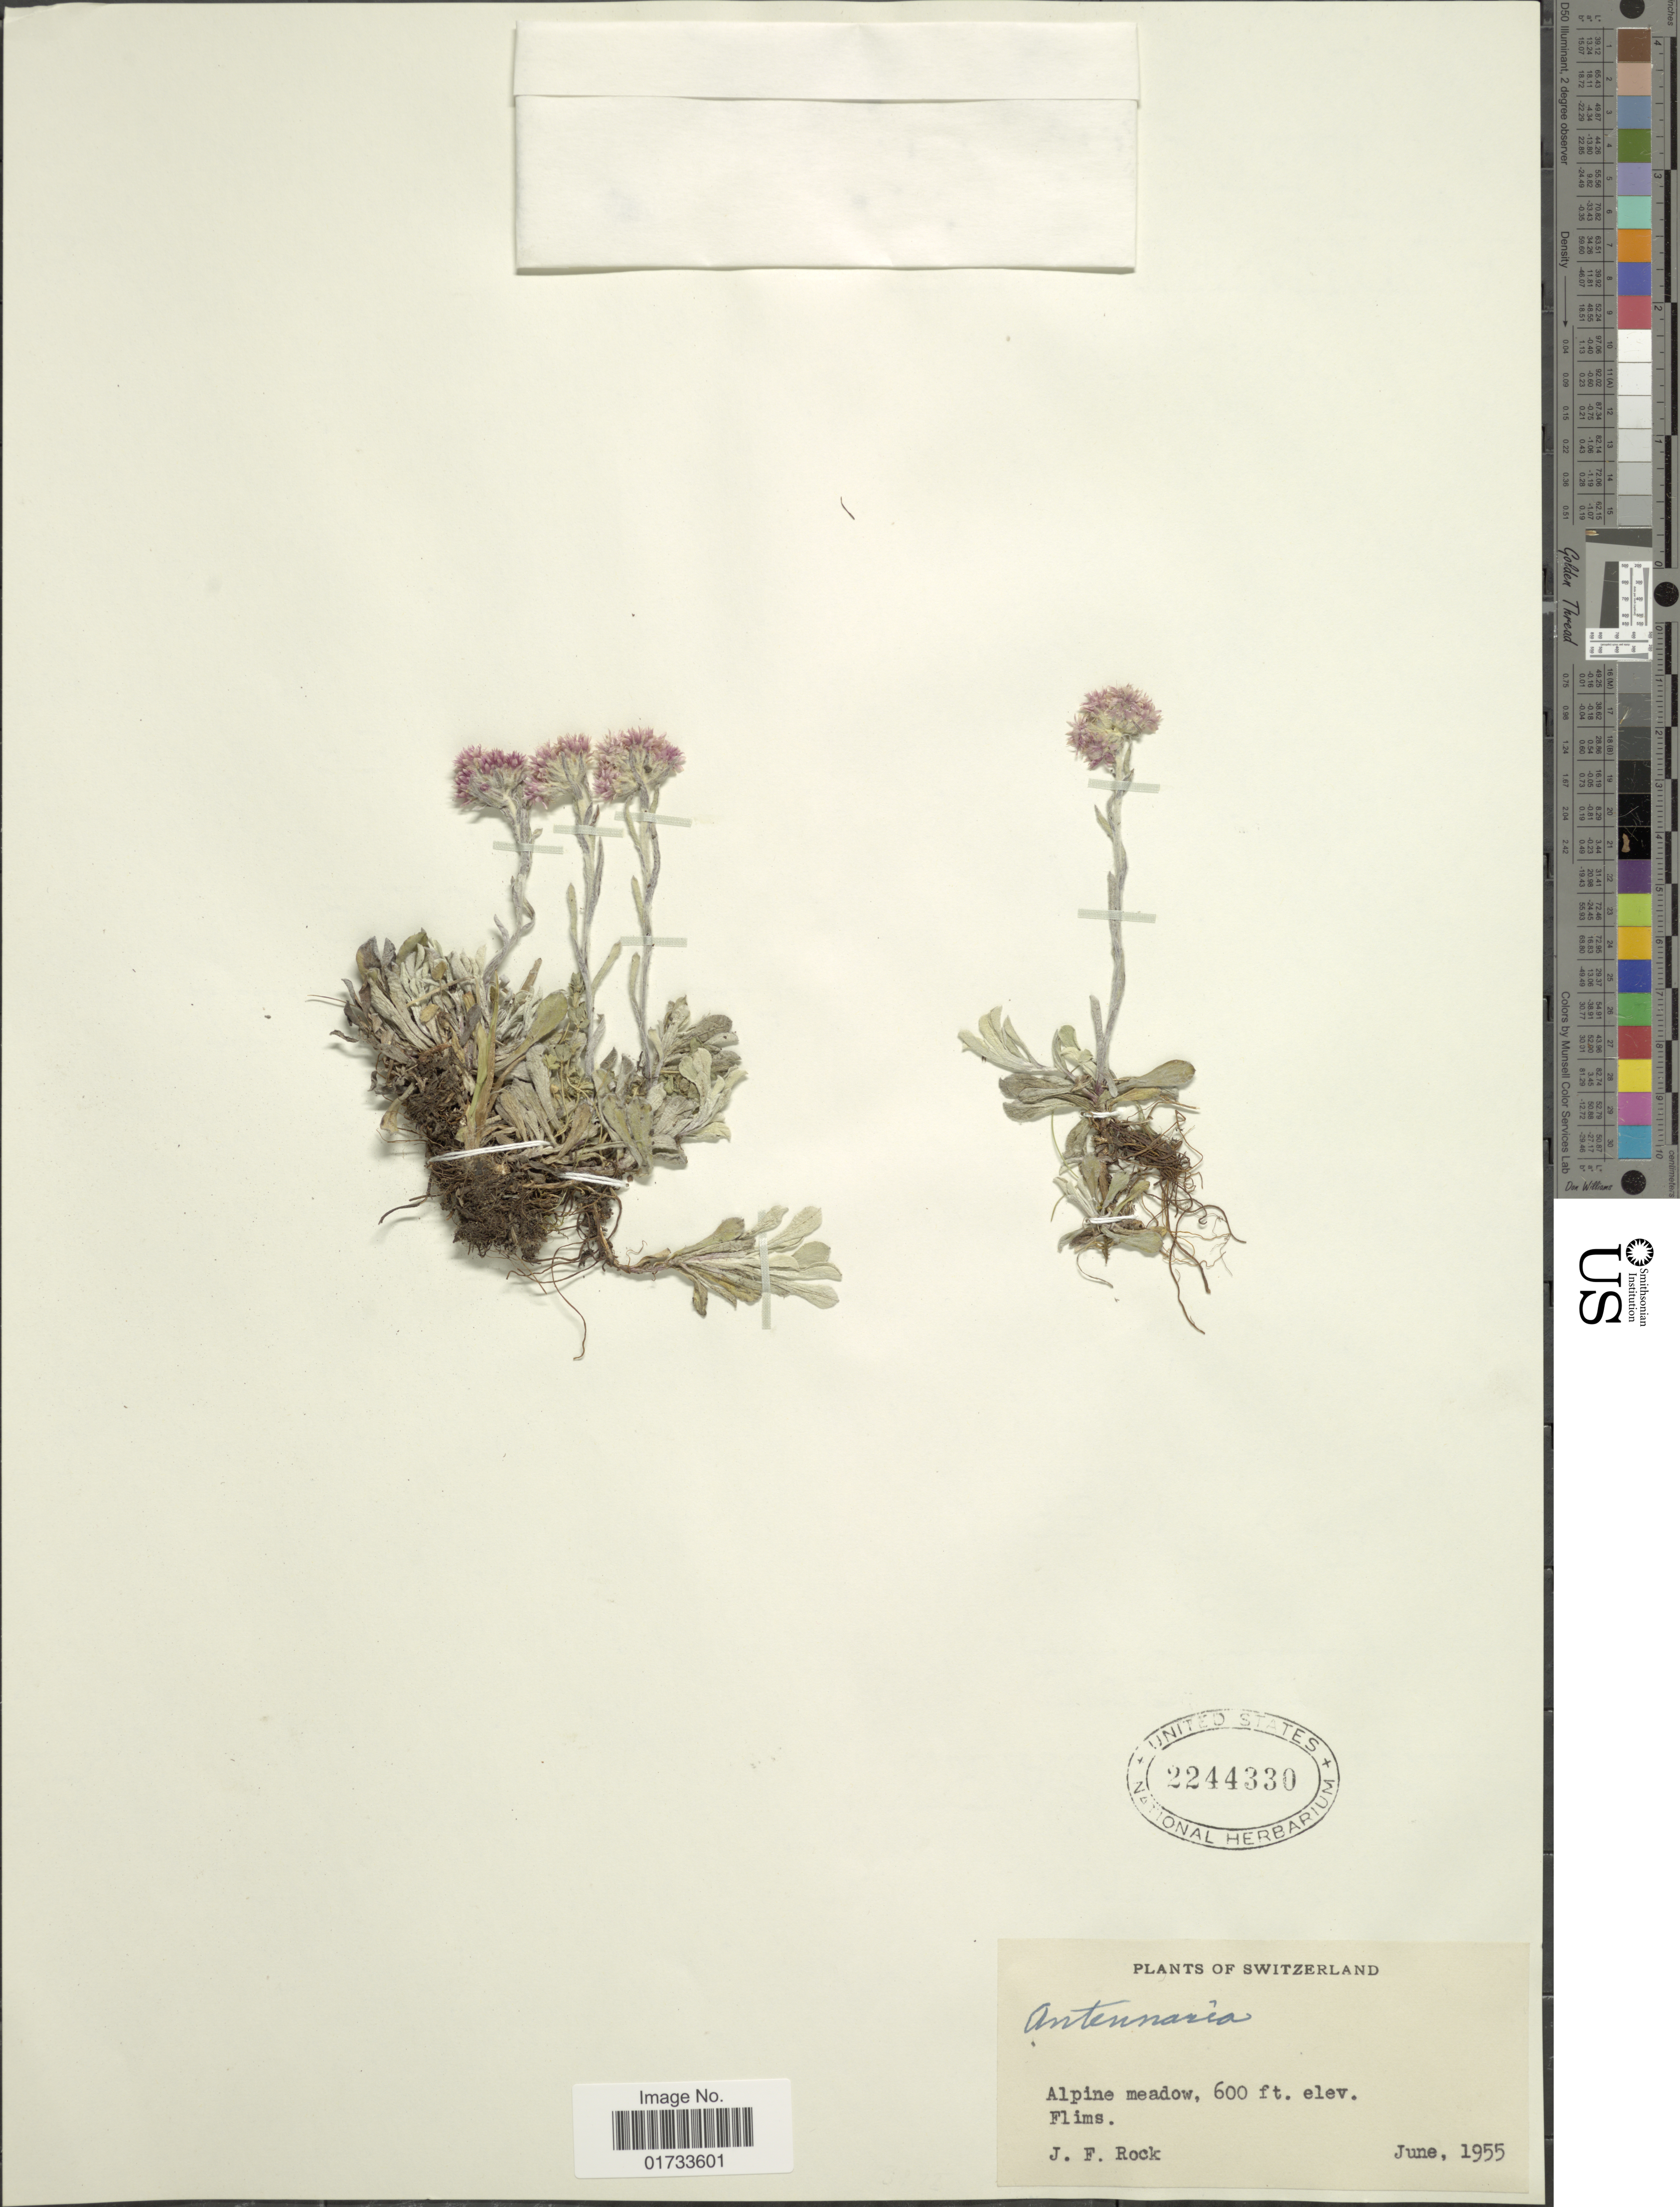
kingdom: Plantae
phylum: Tracheophyta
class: Magnoliopsida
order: Asterales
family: Asteraceae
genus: Antennaria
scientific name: Antennaria sp.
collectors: J. Rock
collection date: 1955-06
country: Switzerland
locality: Alpine meadow, Flims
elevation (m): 183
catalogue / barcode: US 2244330